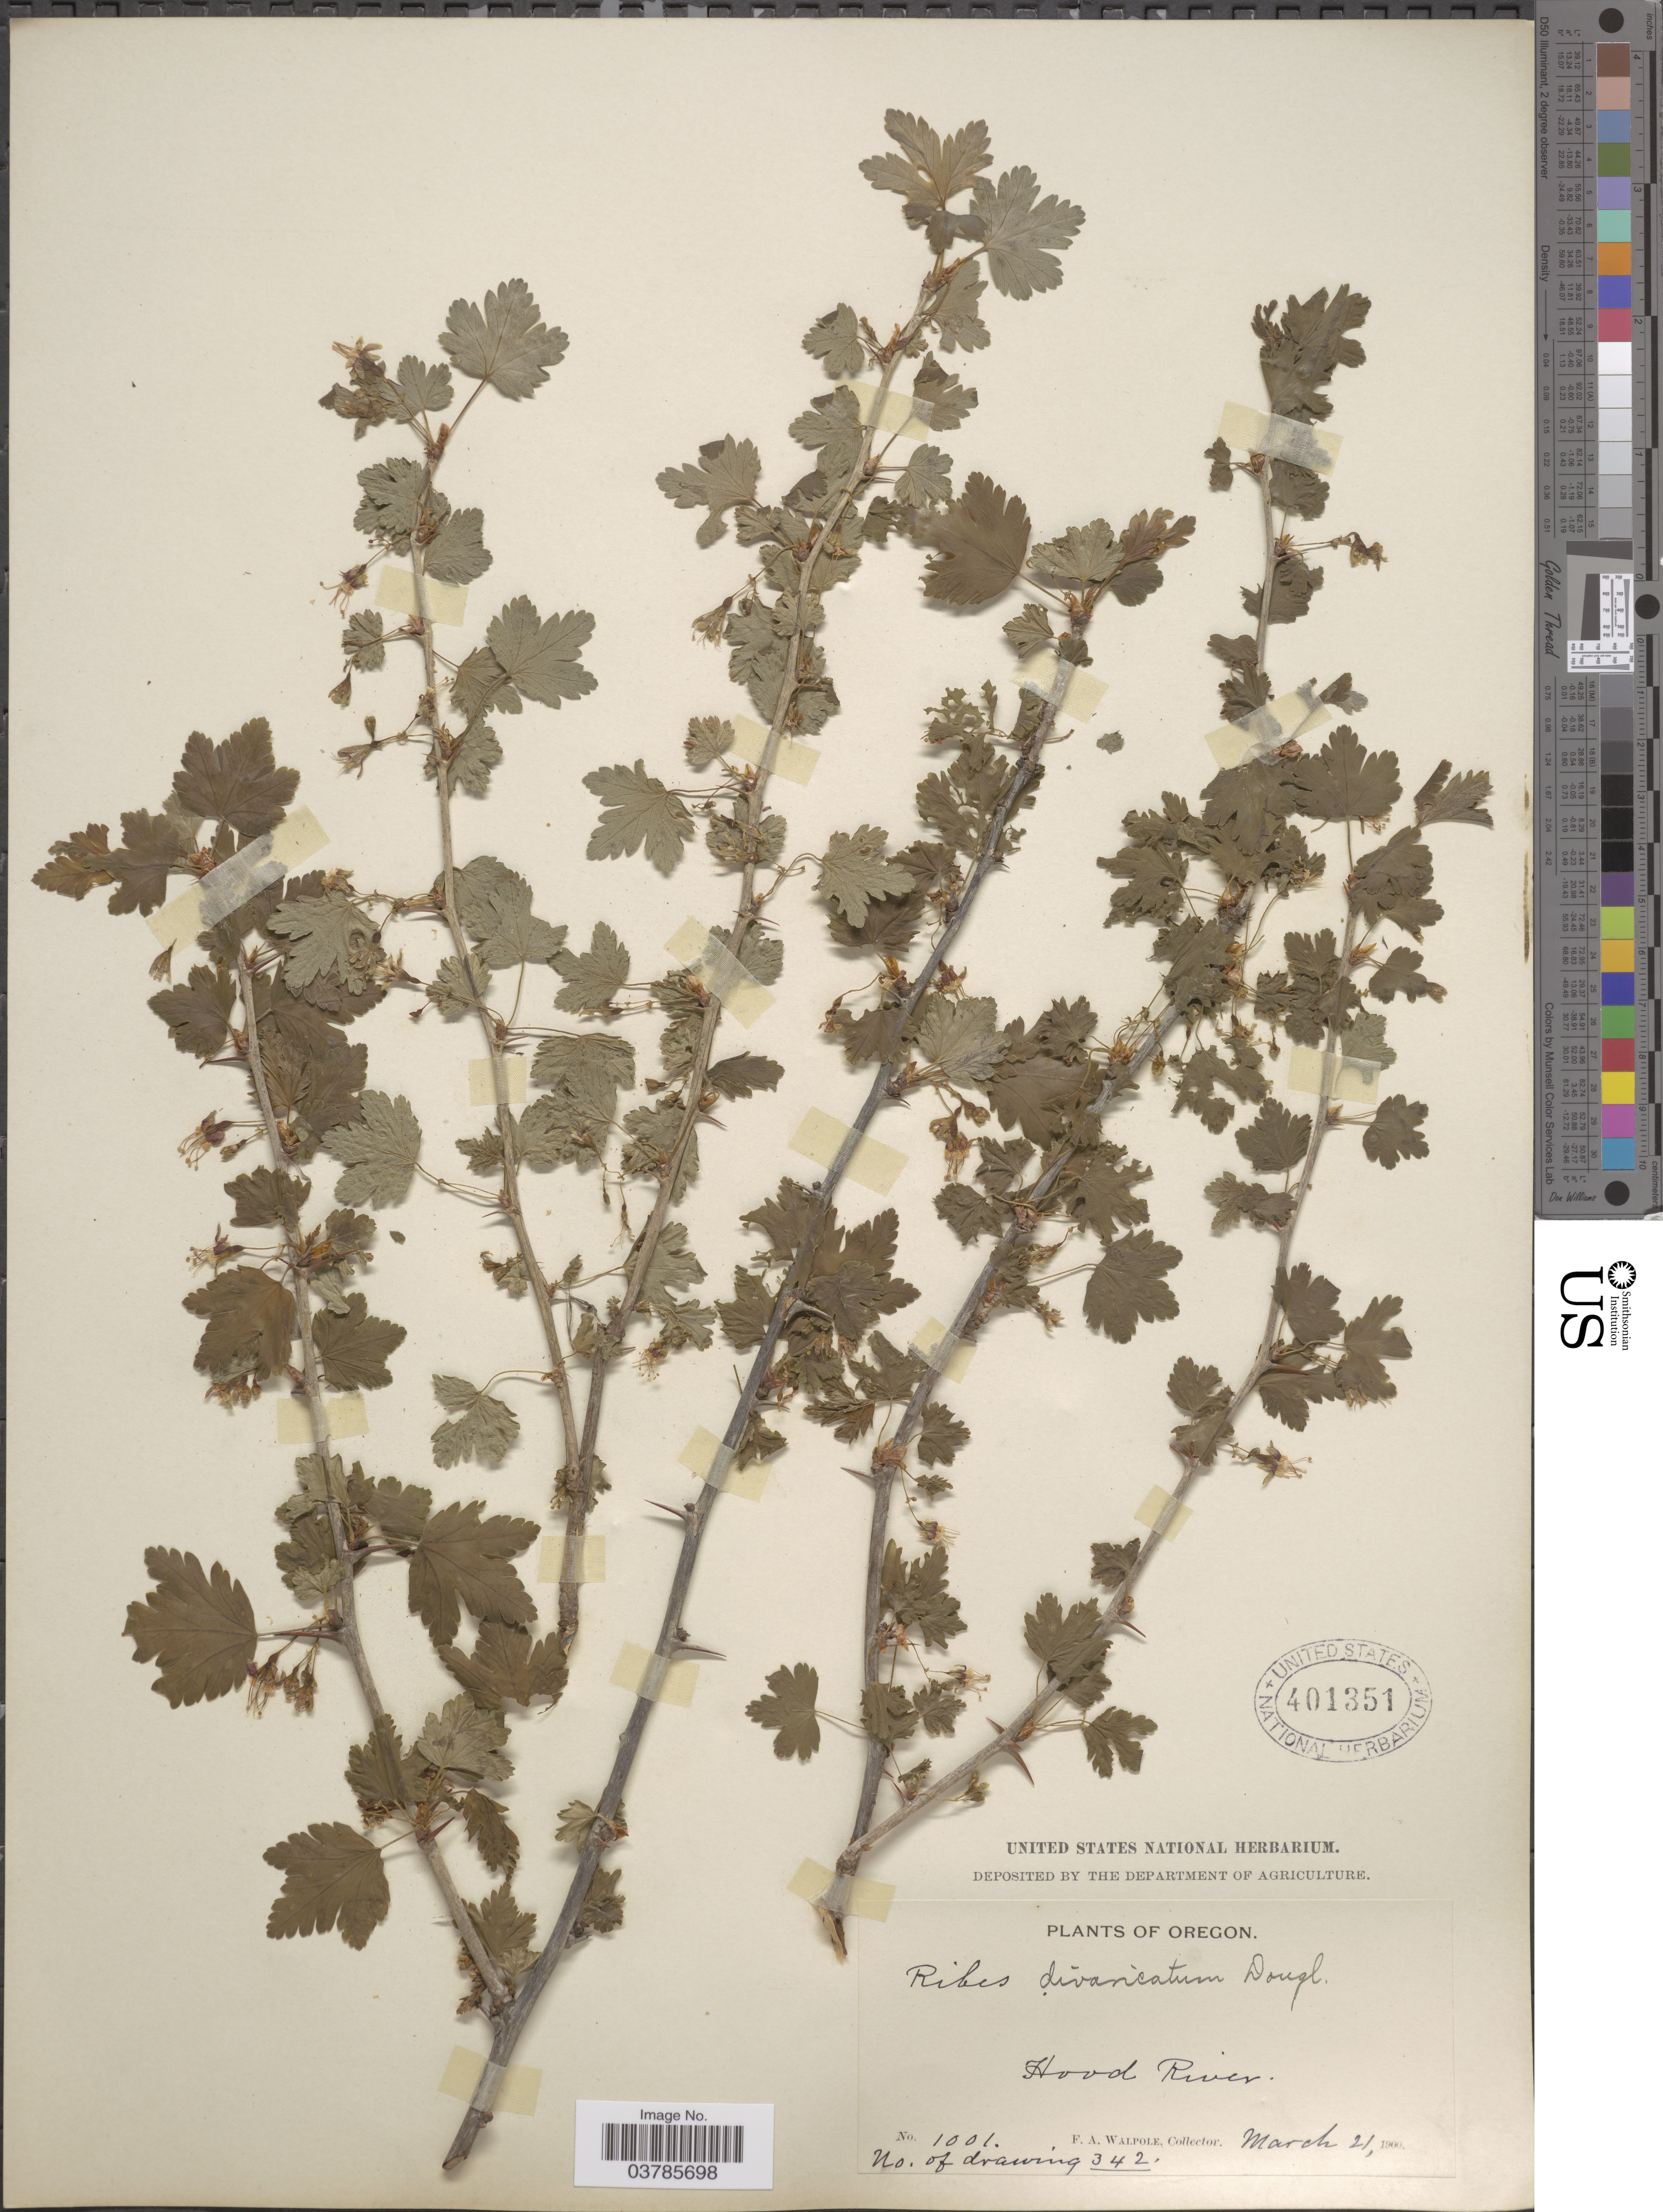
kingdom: Plantae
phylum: Tracheophyta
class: Magnoliopsida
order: Saxifragales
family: Grossulariaceae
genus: Ribes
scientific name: Ribes divaricatum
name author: Douglas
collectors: F. Walpole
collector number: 1001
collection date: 1900-03-21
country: United States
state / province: Oregon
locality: Hood River.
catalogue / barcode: US 401351